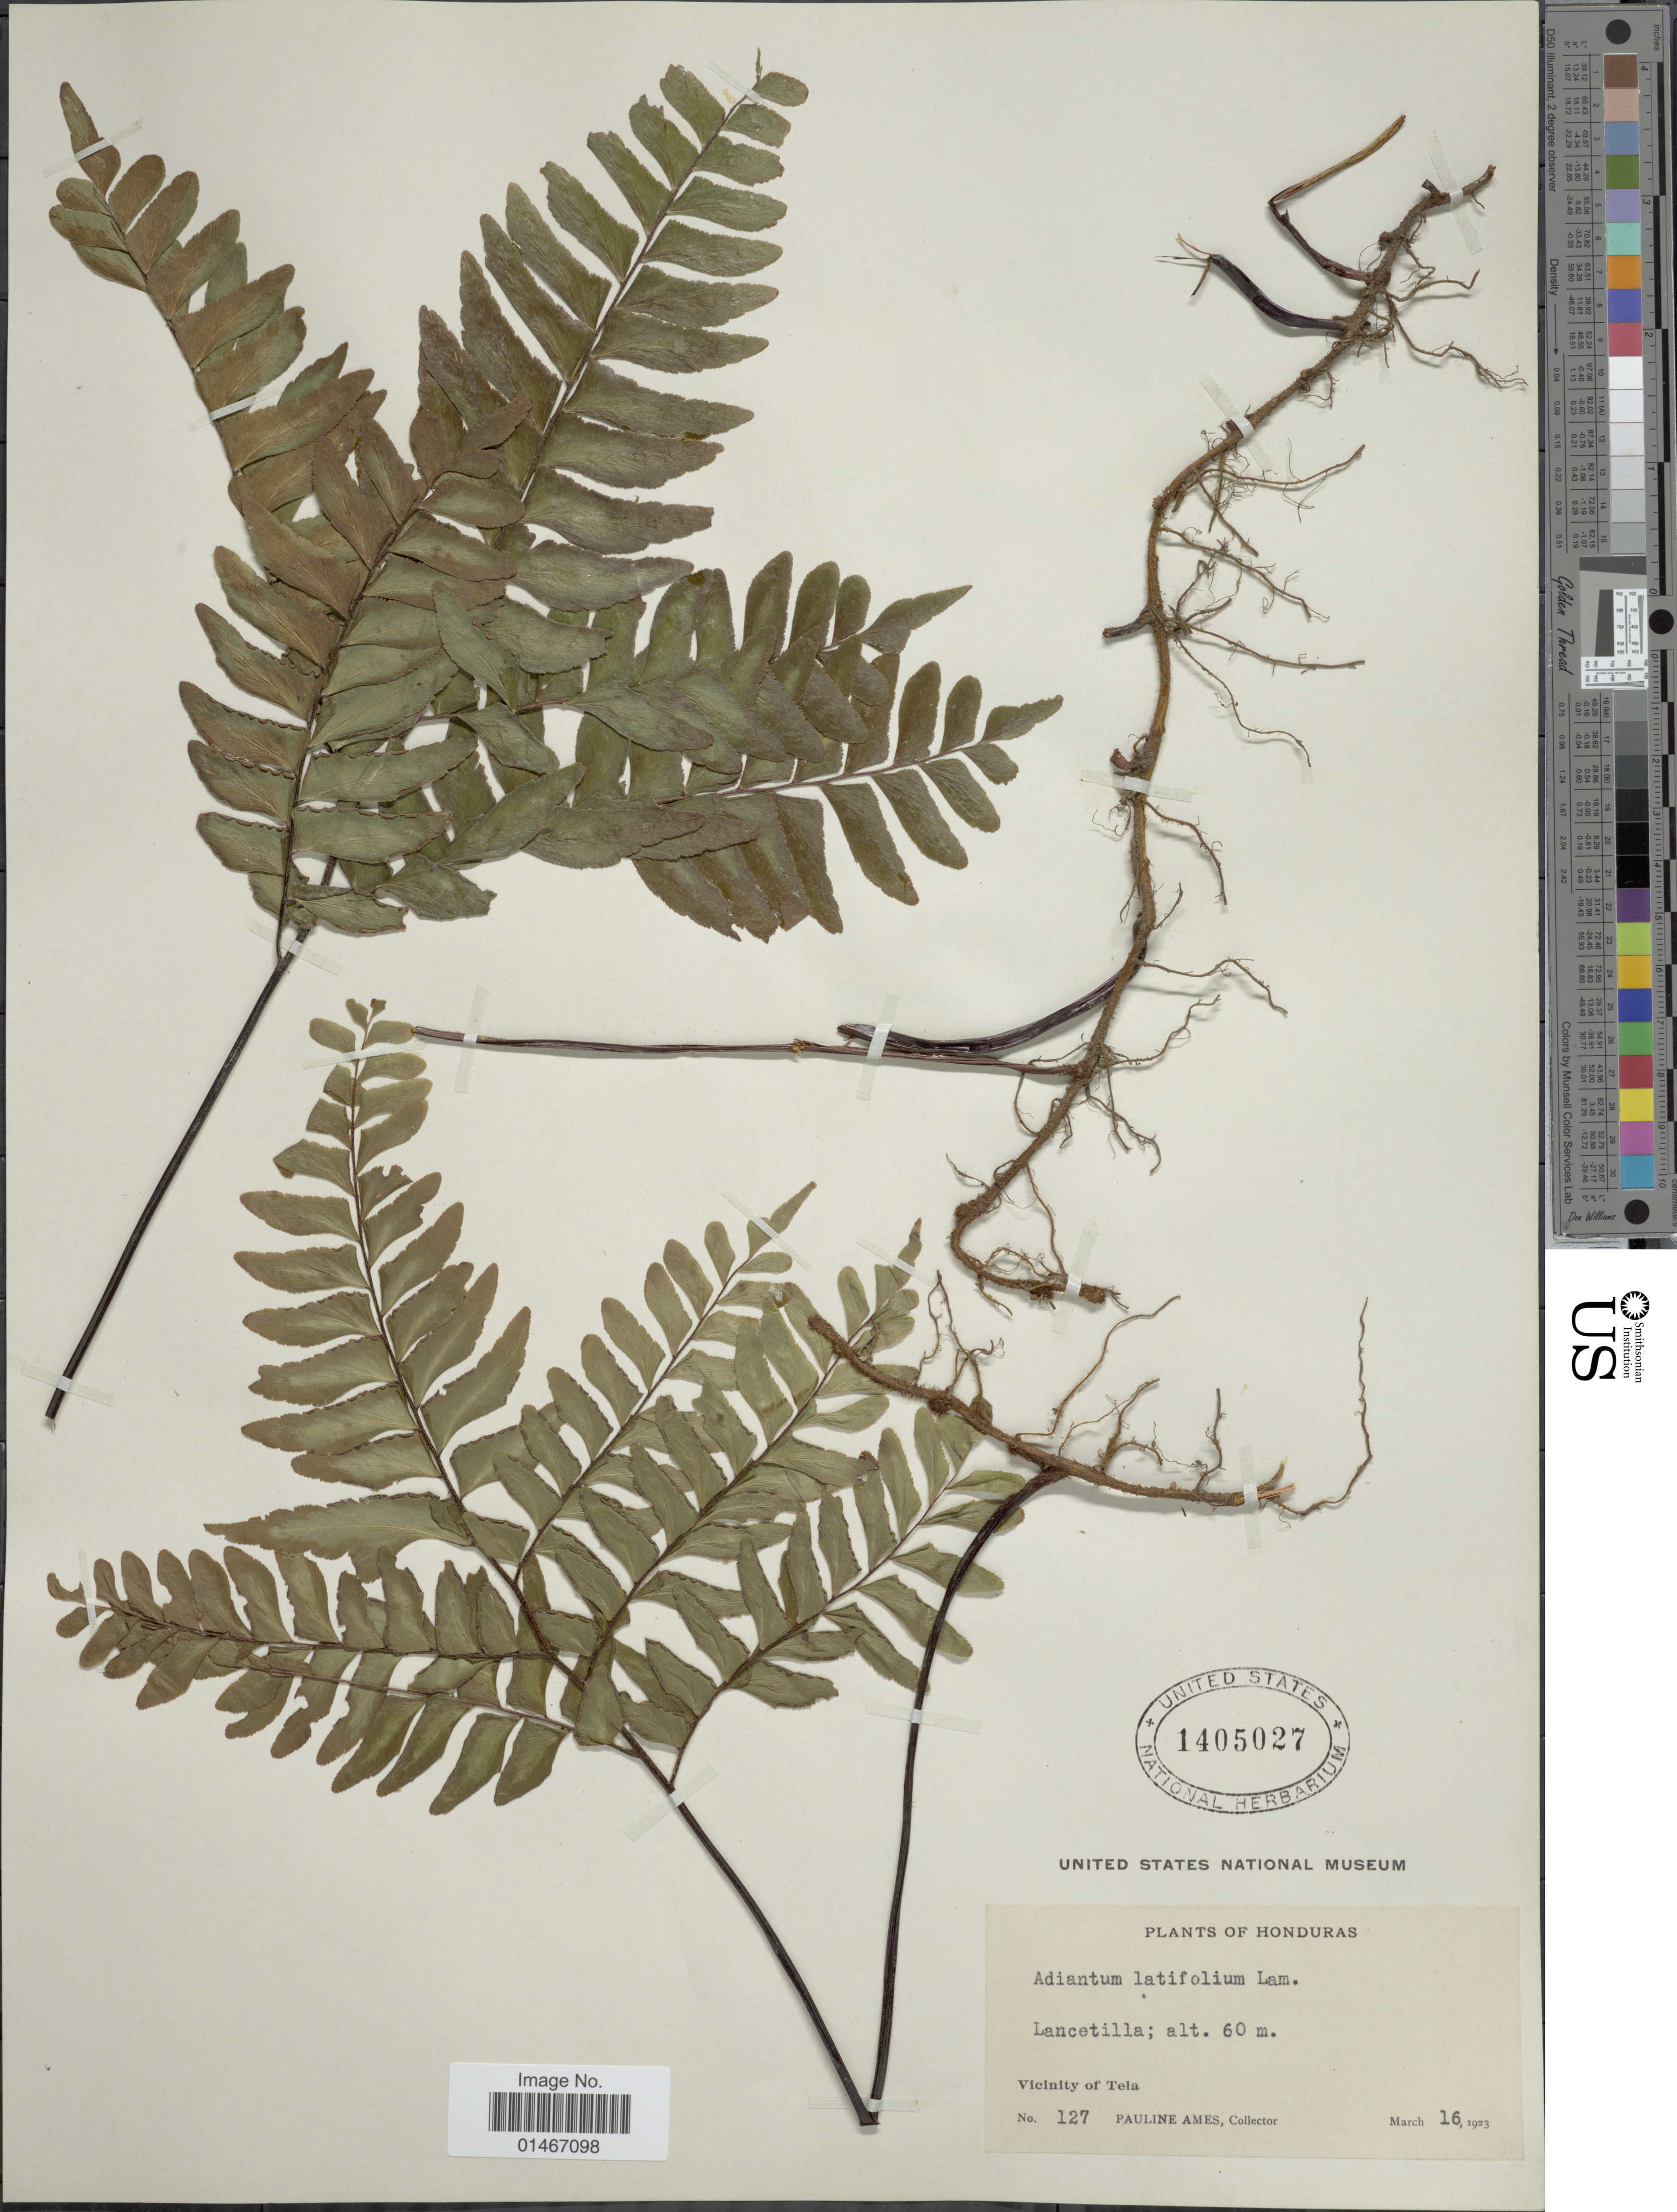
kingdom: Plantae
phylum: Tracheophyta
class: Polypodiopsida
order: Polypodiales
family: Pteridaceae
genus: Adiantum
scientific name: Adiantum latifolium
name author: Lam.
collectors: P. Ames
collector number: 127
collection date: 1923-03-16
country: Honduras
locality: Lancetilla. Vicinity of Tela.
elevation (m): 60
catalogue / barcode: US 1405027